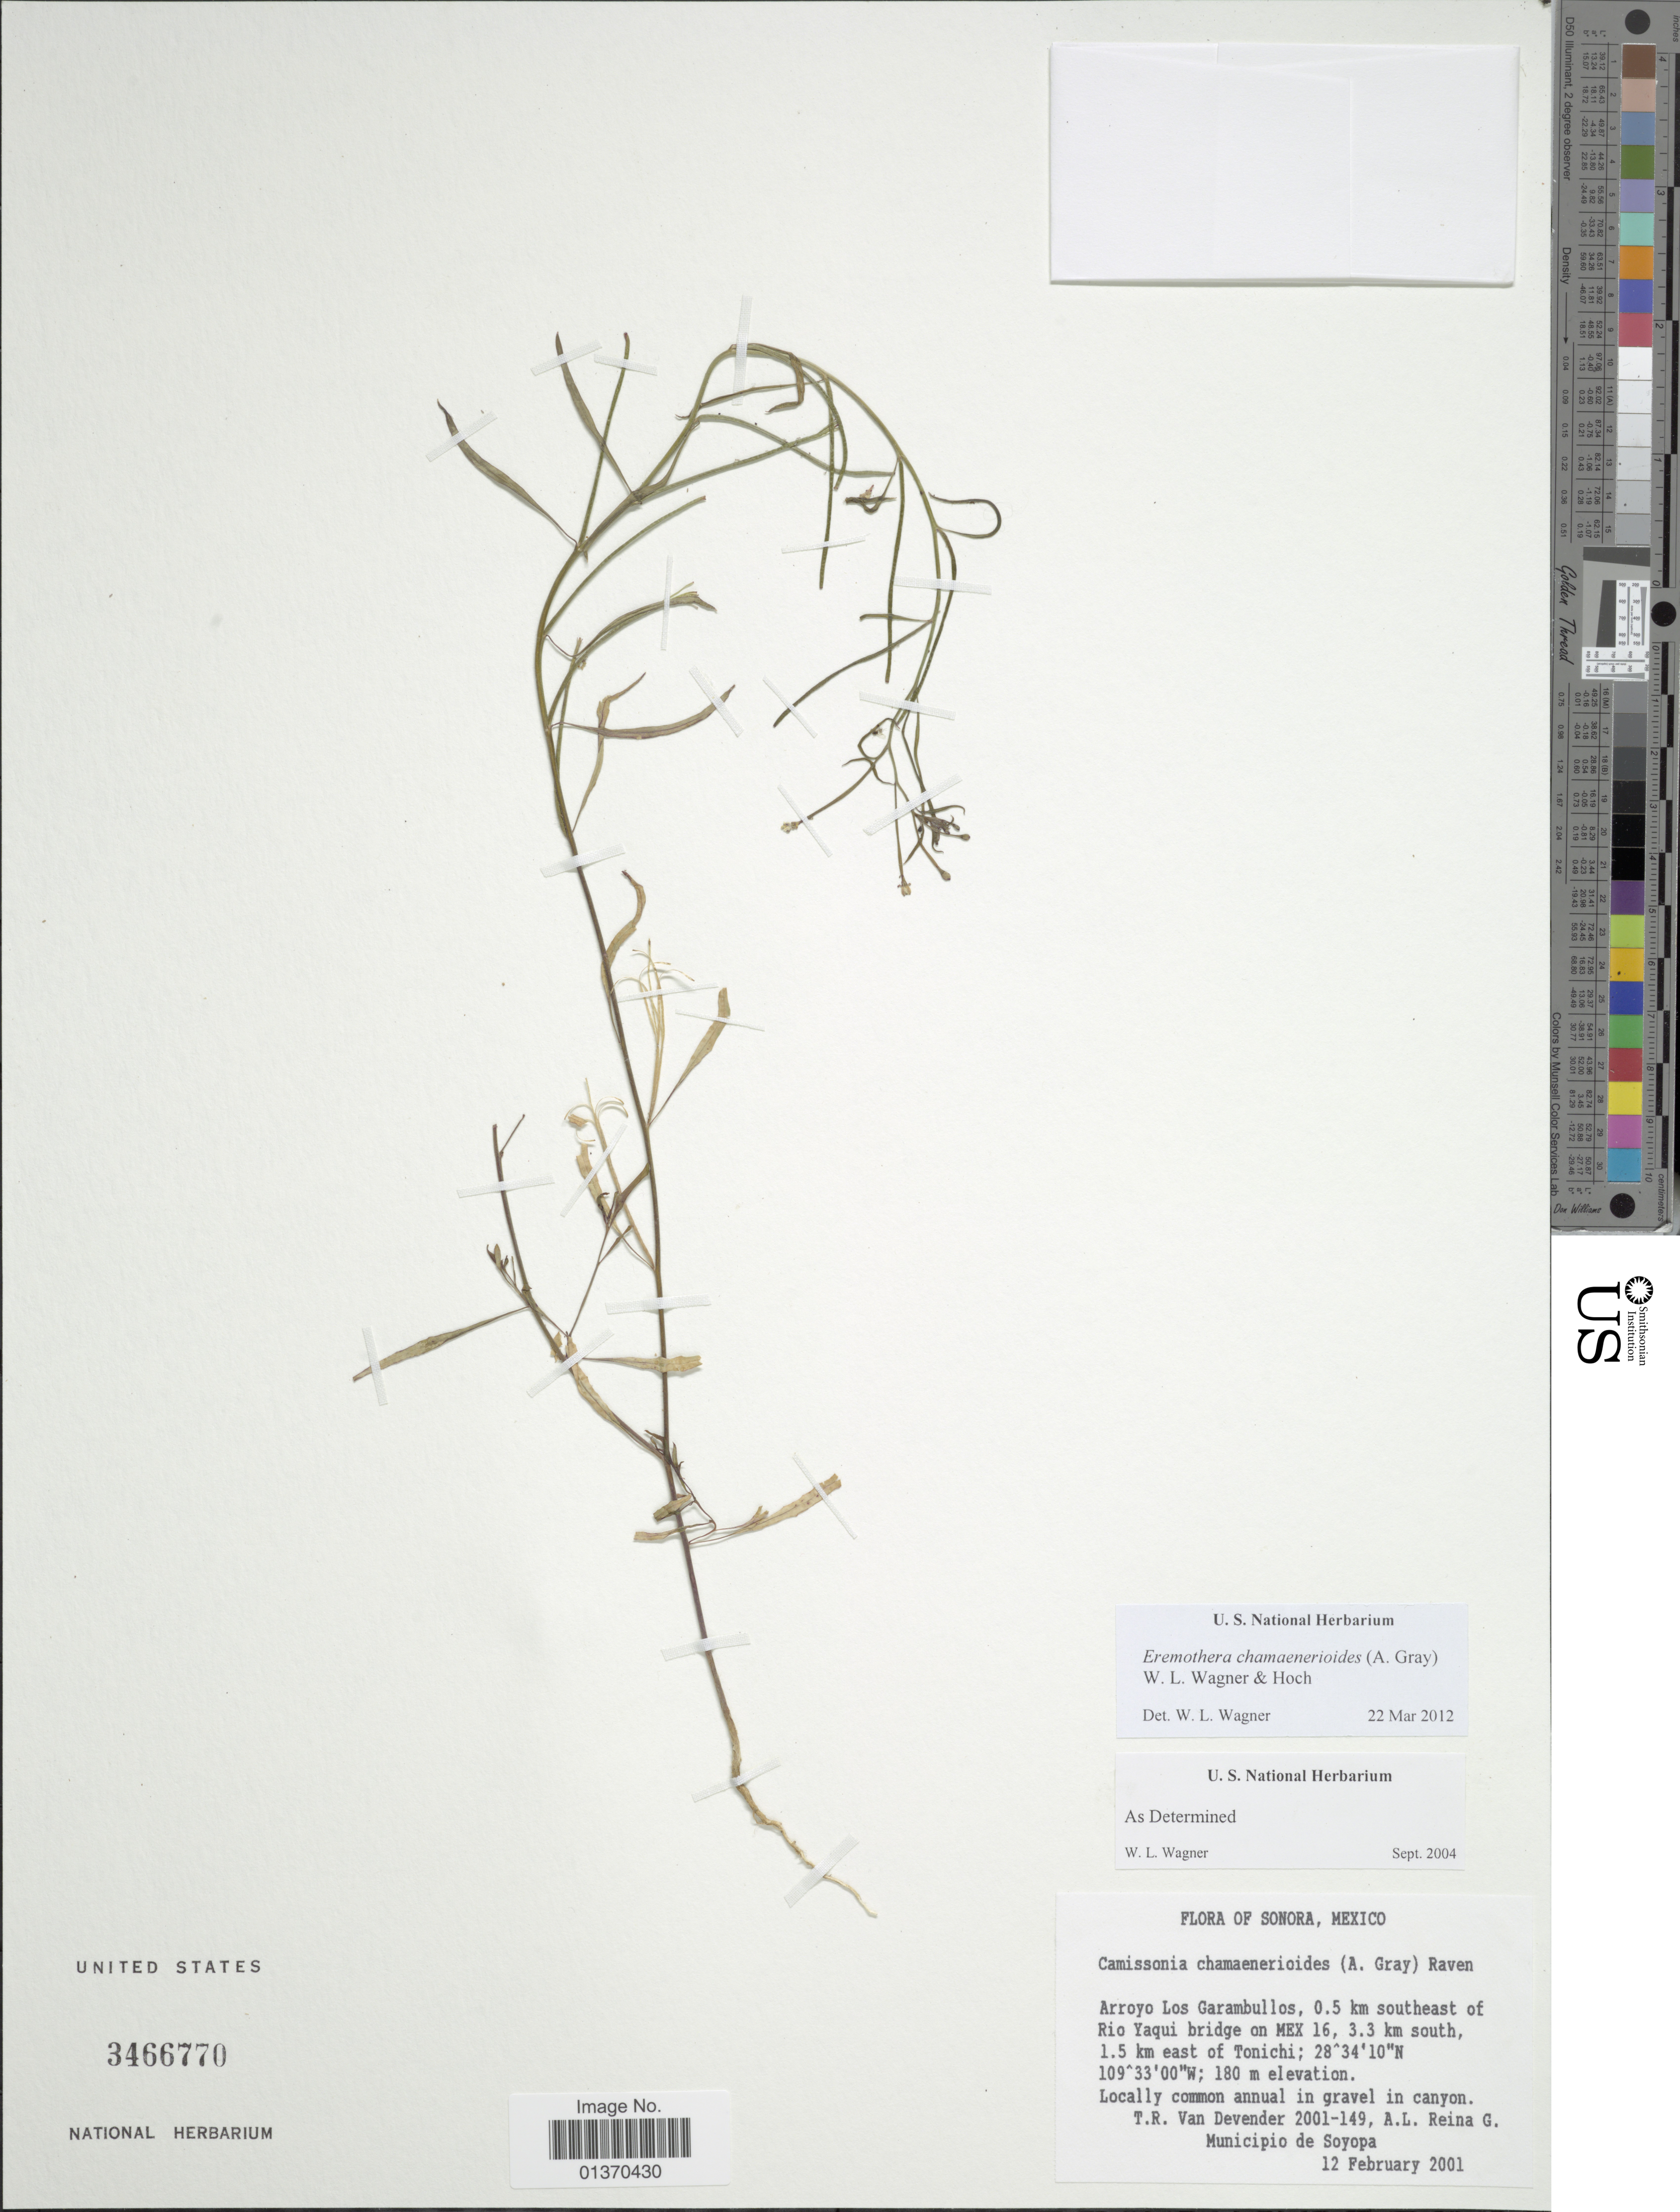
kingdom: Plantae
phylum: Tracheophyta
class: Magnoliopsida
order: Myrtales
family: Onagraceae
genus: Eremothera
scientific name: Eremothera chamaenerioides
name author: (A. Gray) W.L. Wagner & Hoch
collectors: T. R. Van Devender & A. L. Reina G.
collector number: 2001-149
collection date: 2001-02-12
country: Mexico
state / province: Sonora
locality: Arroyo Los Garambullos, 0.5 km southeast of Rio Yaqui bridge on Mex 16, 3.3 km south, 1.5 km east of Tonichi, Municipio de Soyopa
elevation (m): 180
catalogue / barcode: US 3466770